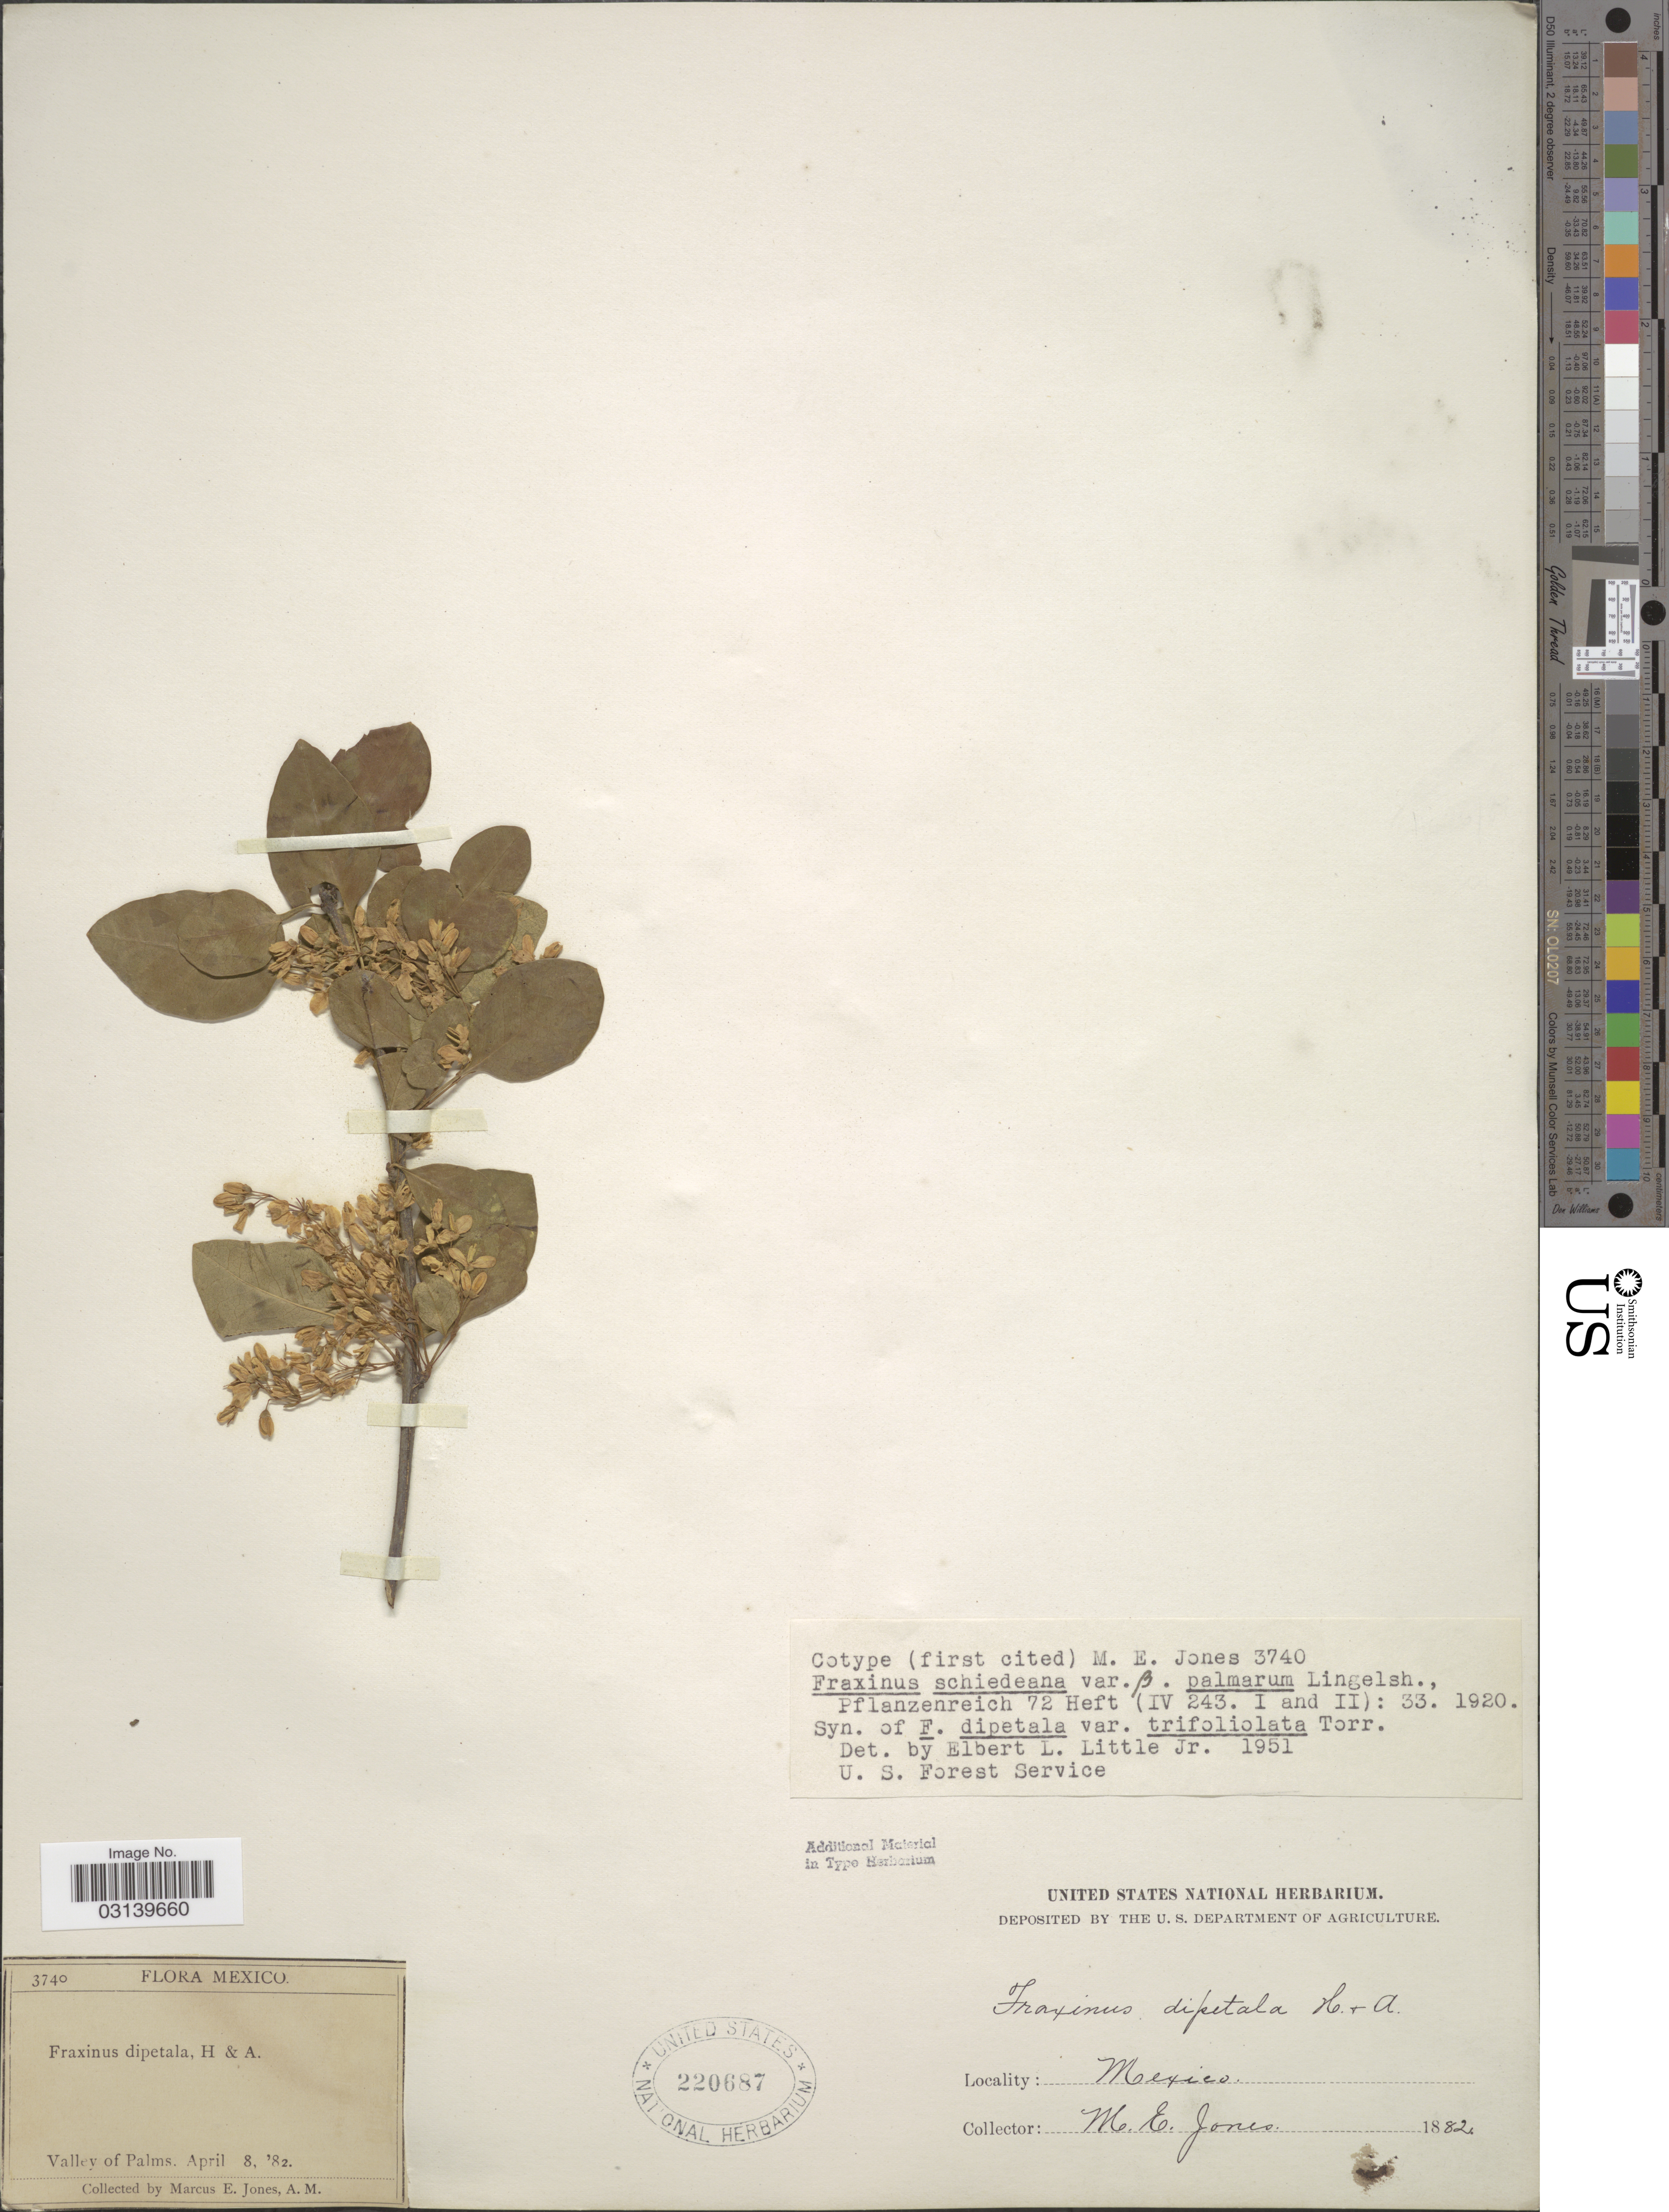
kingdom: Plantae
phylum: Tracheophyta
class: Magnoliopsida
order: Lamiales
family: Oleaceae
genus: Fraxinus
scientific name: Fraxinus schiedeana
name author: Cham. & Schltdl.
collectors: M. E. Jones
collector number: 3740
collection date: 1882-04-08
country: Mexico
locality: Valley of Palms.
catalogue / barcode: US 220687